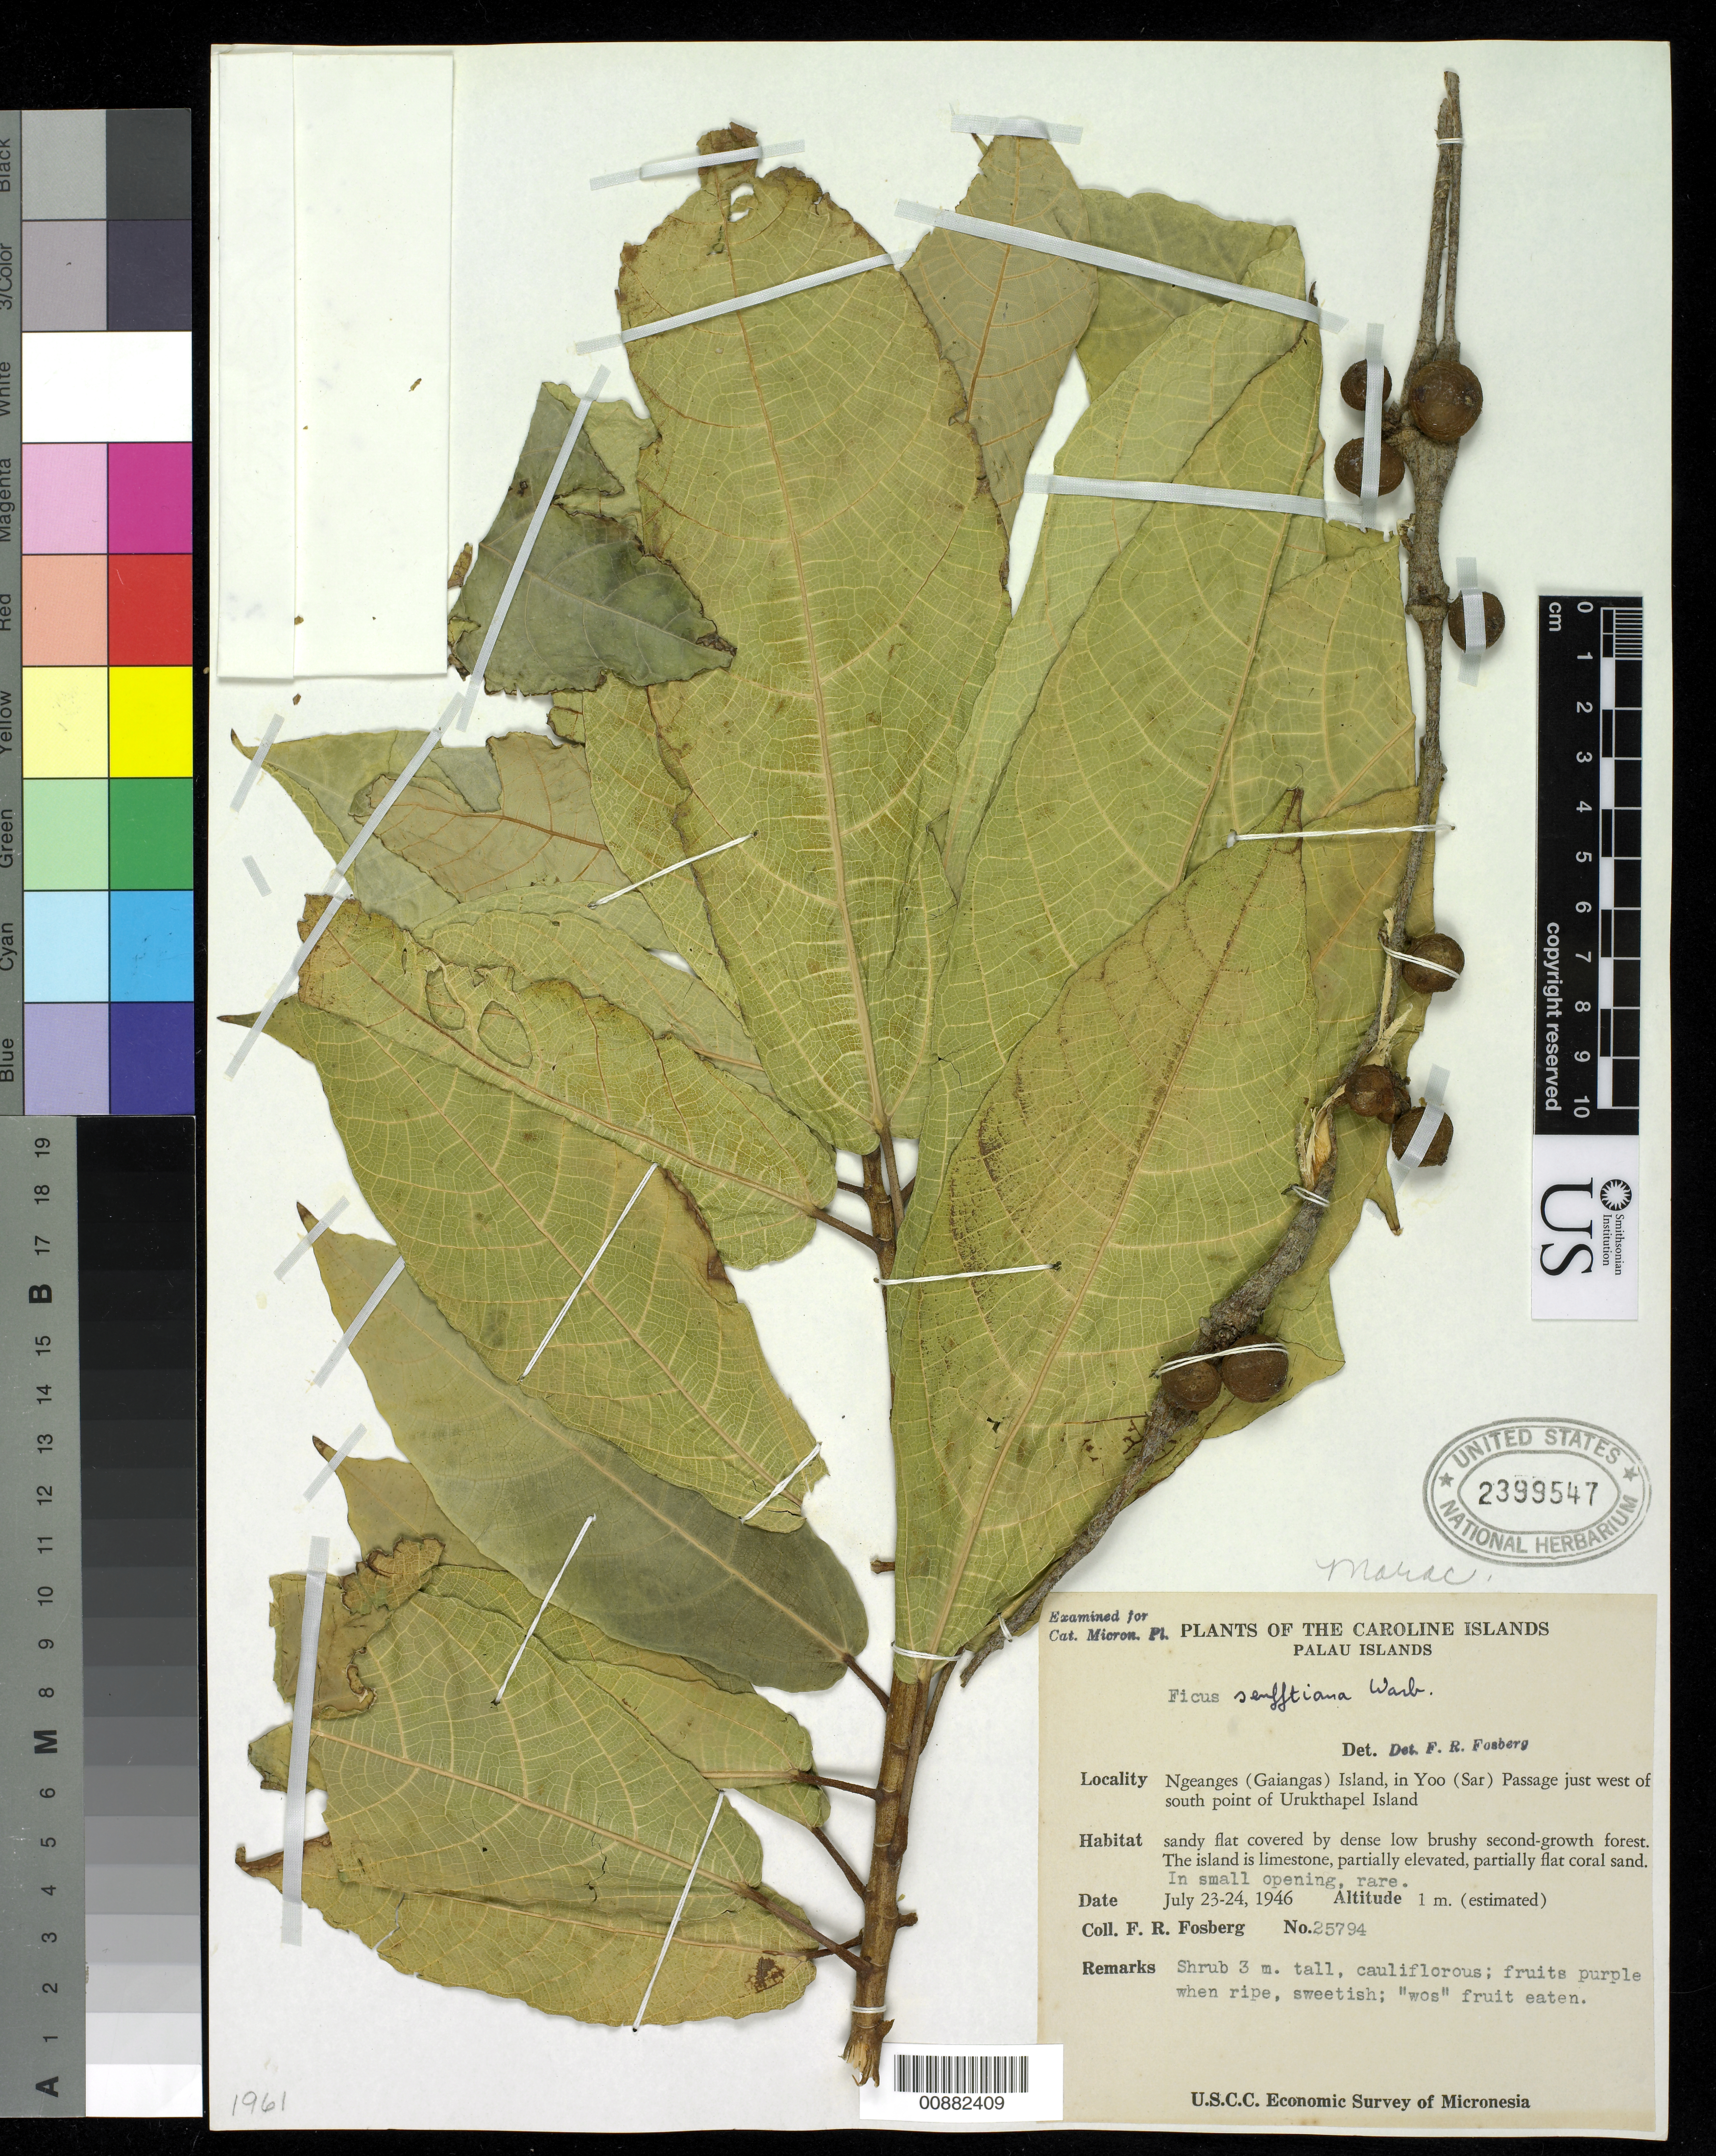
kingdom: Plantae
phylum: Tracheophyta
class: Magnoliopsida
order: Rosales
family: Moraceae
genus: Ficus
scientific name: Ficus senfftiana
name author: Warb.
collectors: F. R. Fosberg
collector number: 25794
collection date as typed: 23 Jul 1946 to 24 Jul 1946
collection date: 1946-07-23/1946-07-24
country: Palau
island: Ngeanges (Gaiangas)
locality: In Yoo (Sar) Passage just west of south point of Urukthapel Island (Also known as Gaiangas I.)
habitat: Sandy flat covered by dense low brushy second-growth forest. The island is limestone, coral sand.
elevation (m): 1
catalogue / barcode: US 2399547